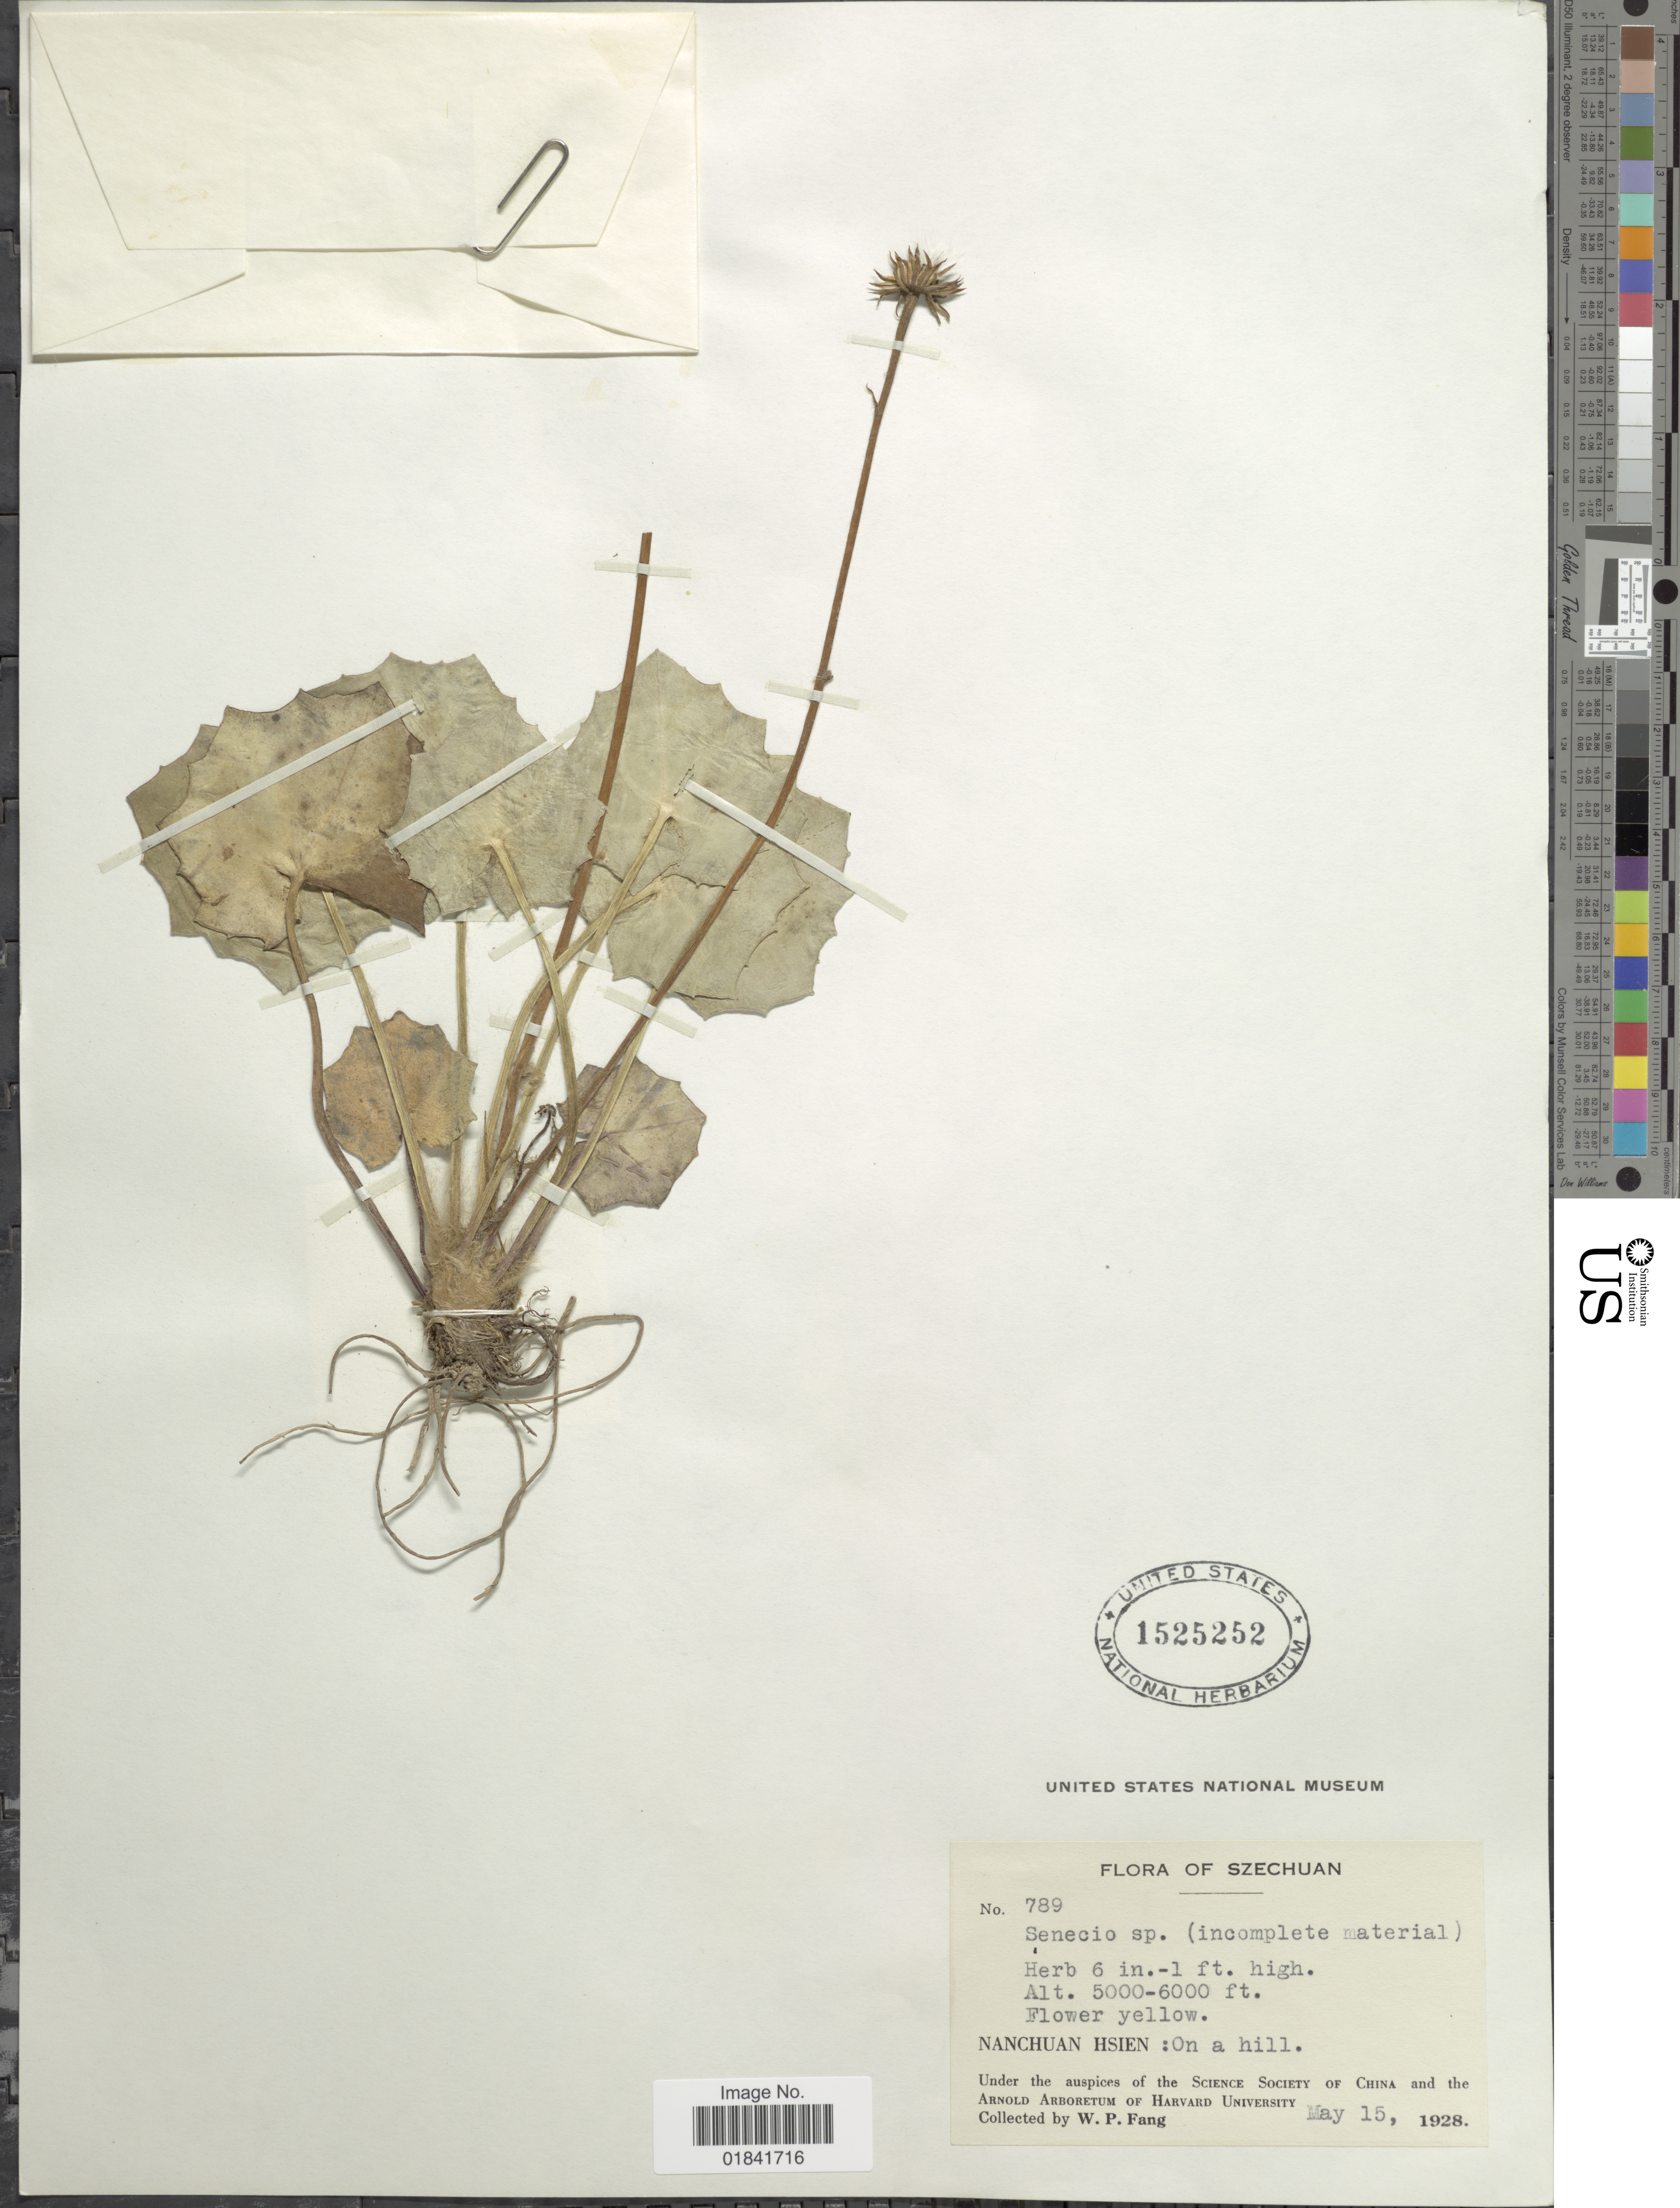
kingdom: Plantae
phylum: Tracheophyta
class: Magnoliopsida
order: Asterales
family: Asteraceae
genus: Senecio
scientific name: Senecio sp.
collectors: W. P. Fang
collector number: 789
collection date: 1928-05-15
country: China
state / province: Sichuan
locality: Szechuan, Nanchuan Hsien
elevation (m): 1524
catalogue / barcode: US 1525252